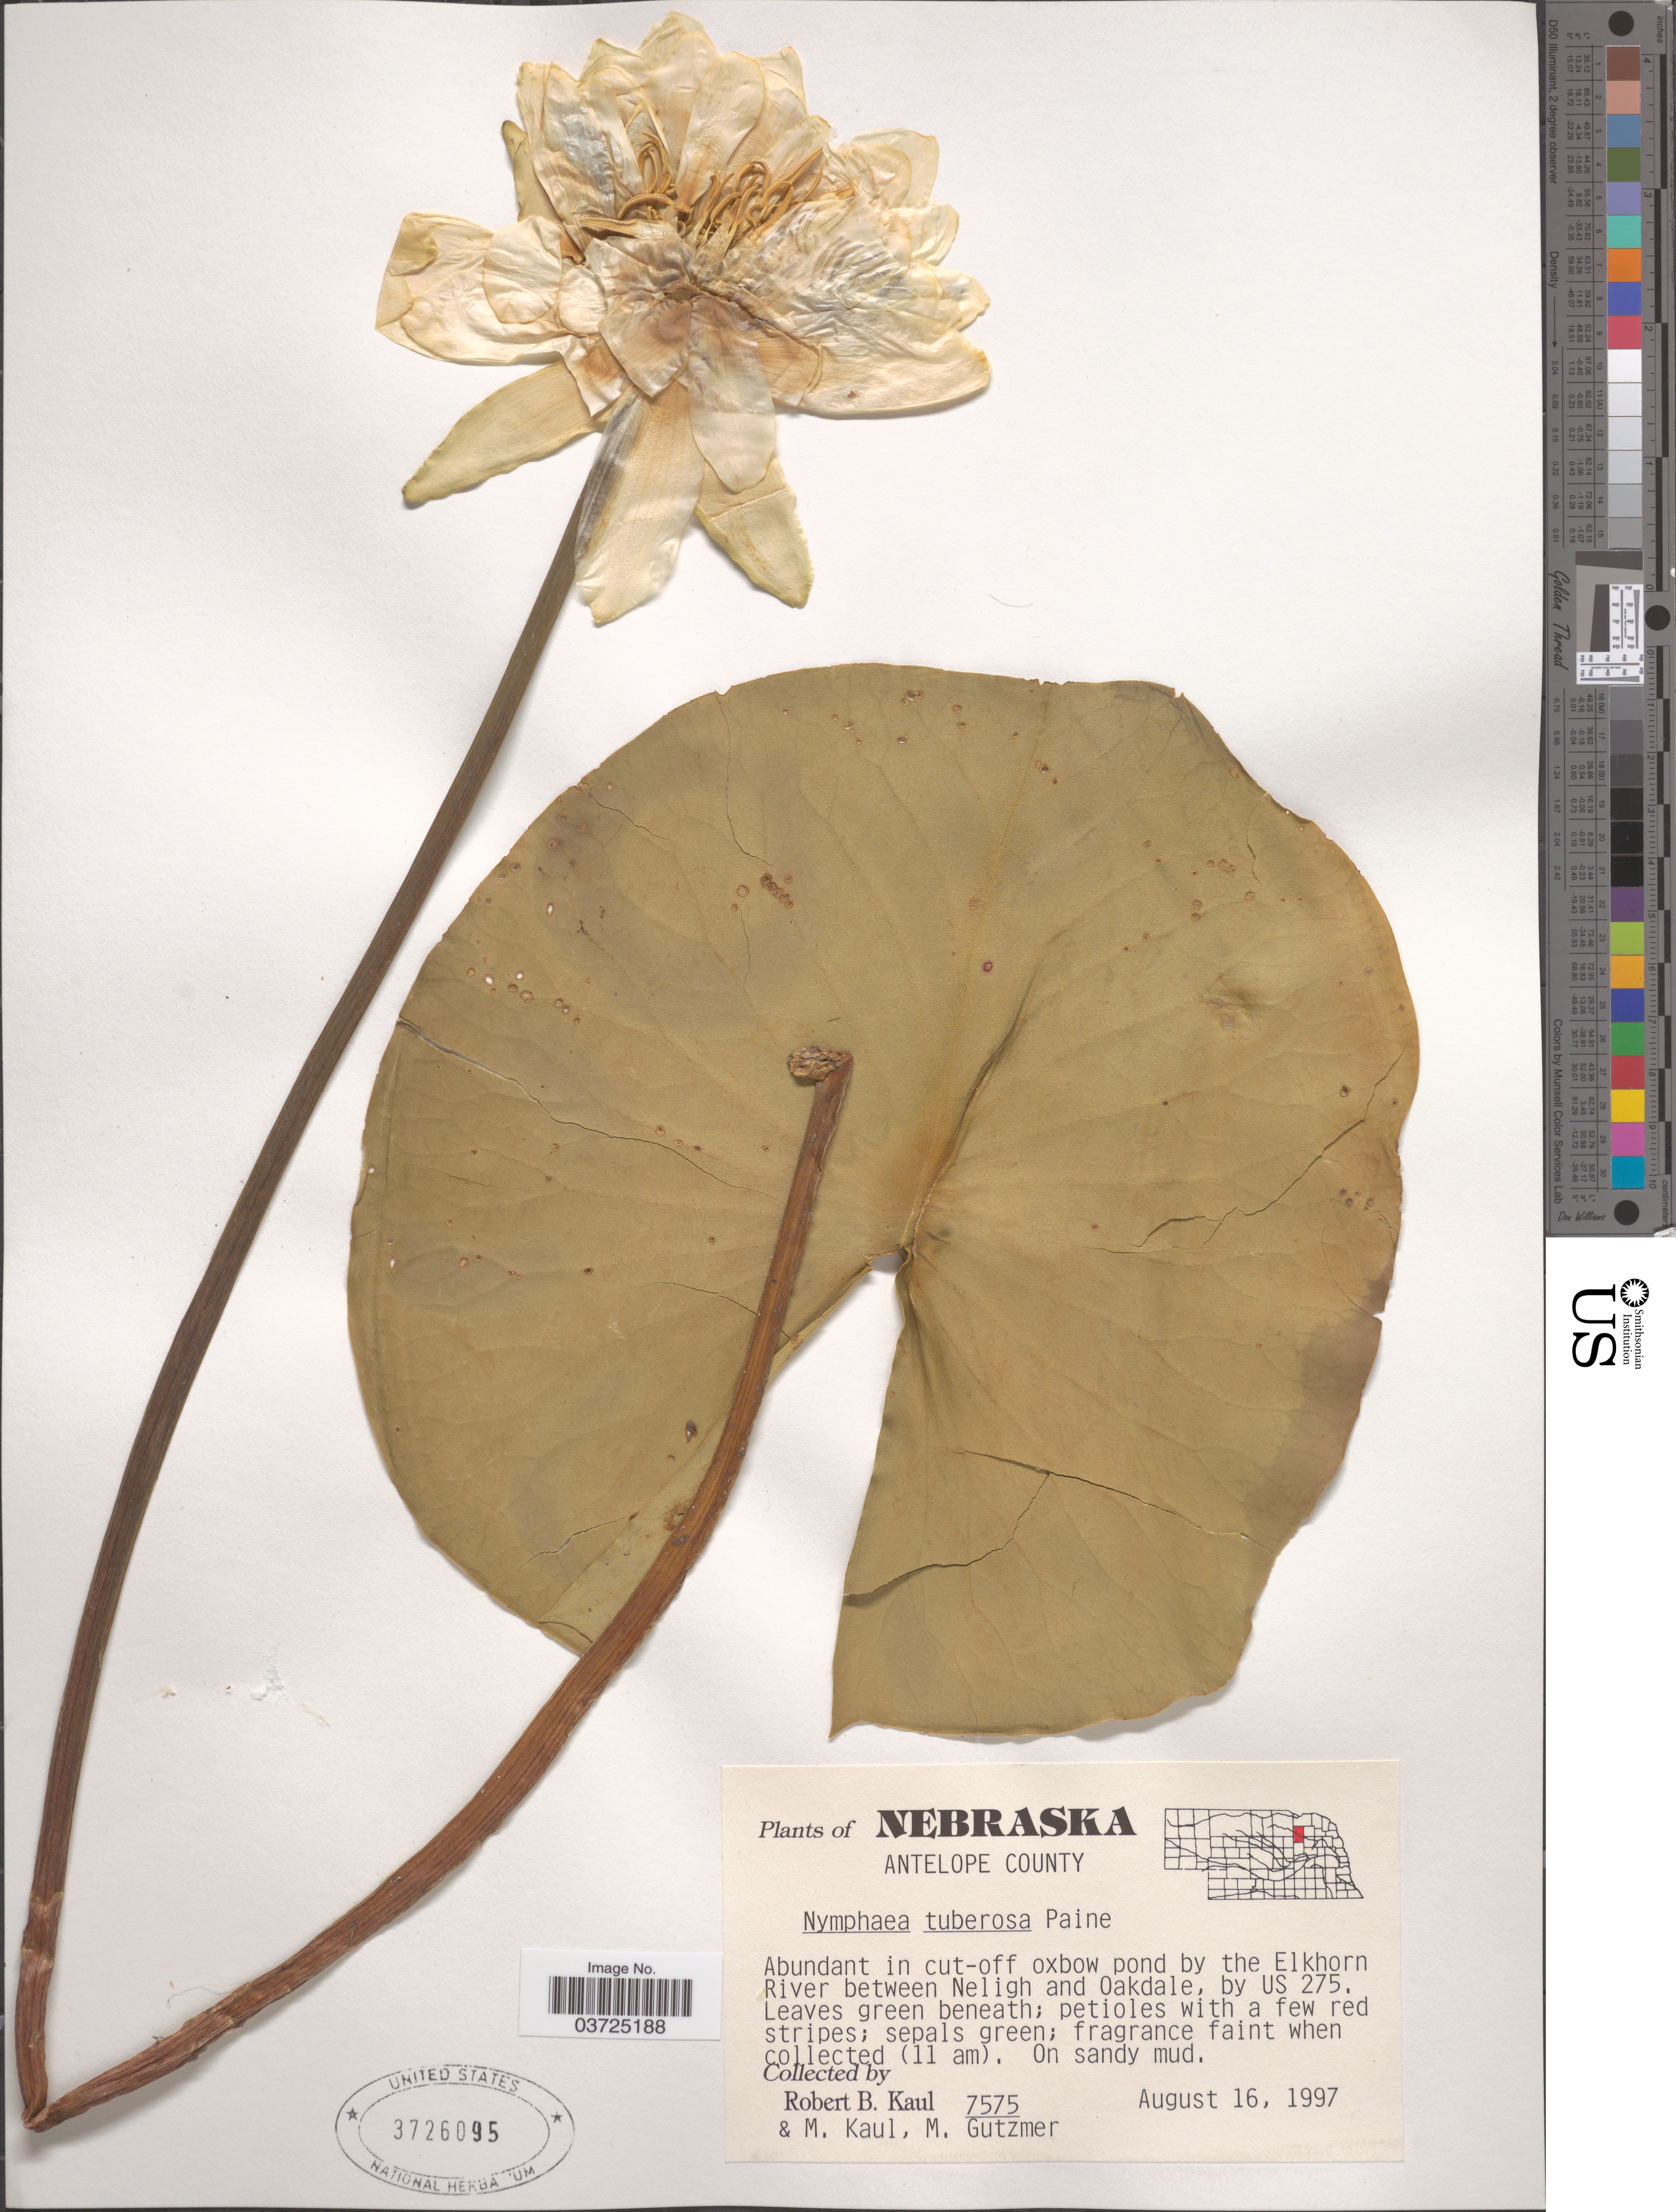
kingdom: Plantae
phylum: Tracheophyta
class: Magnoliopsida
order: Nymphaeales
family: Nymphaeaceae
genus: Nymphaea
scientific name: Nymphaea tuberosa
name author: Paine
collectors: R. Kaul, M. Kaul & M. Gutzmer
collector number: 7575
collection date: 1997-08-16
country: United States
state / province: Nebraska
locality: Antelope County. In cut-off oxbow pond by the Elkhorn River between Neligh and Oakdale, by US 275.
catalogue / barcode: US 3726095